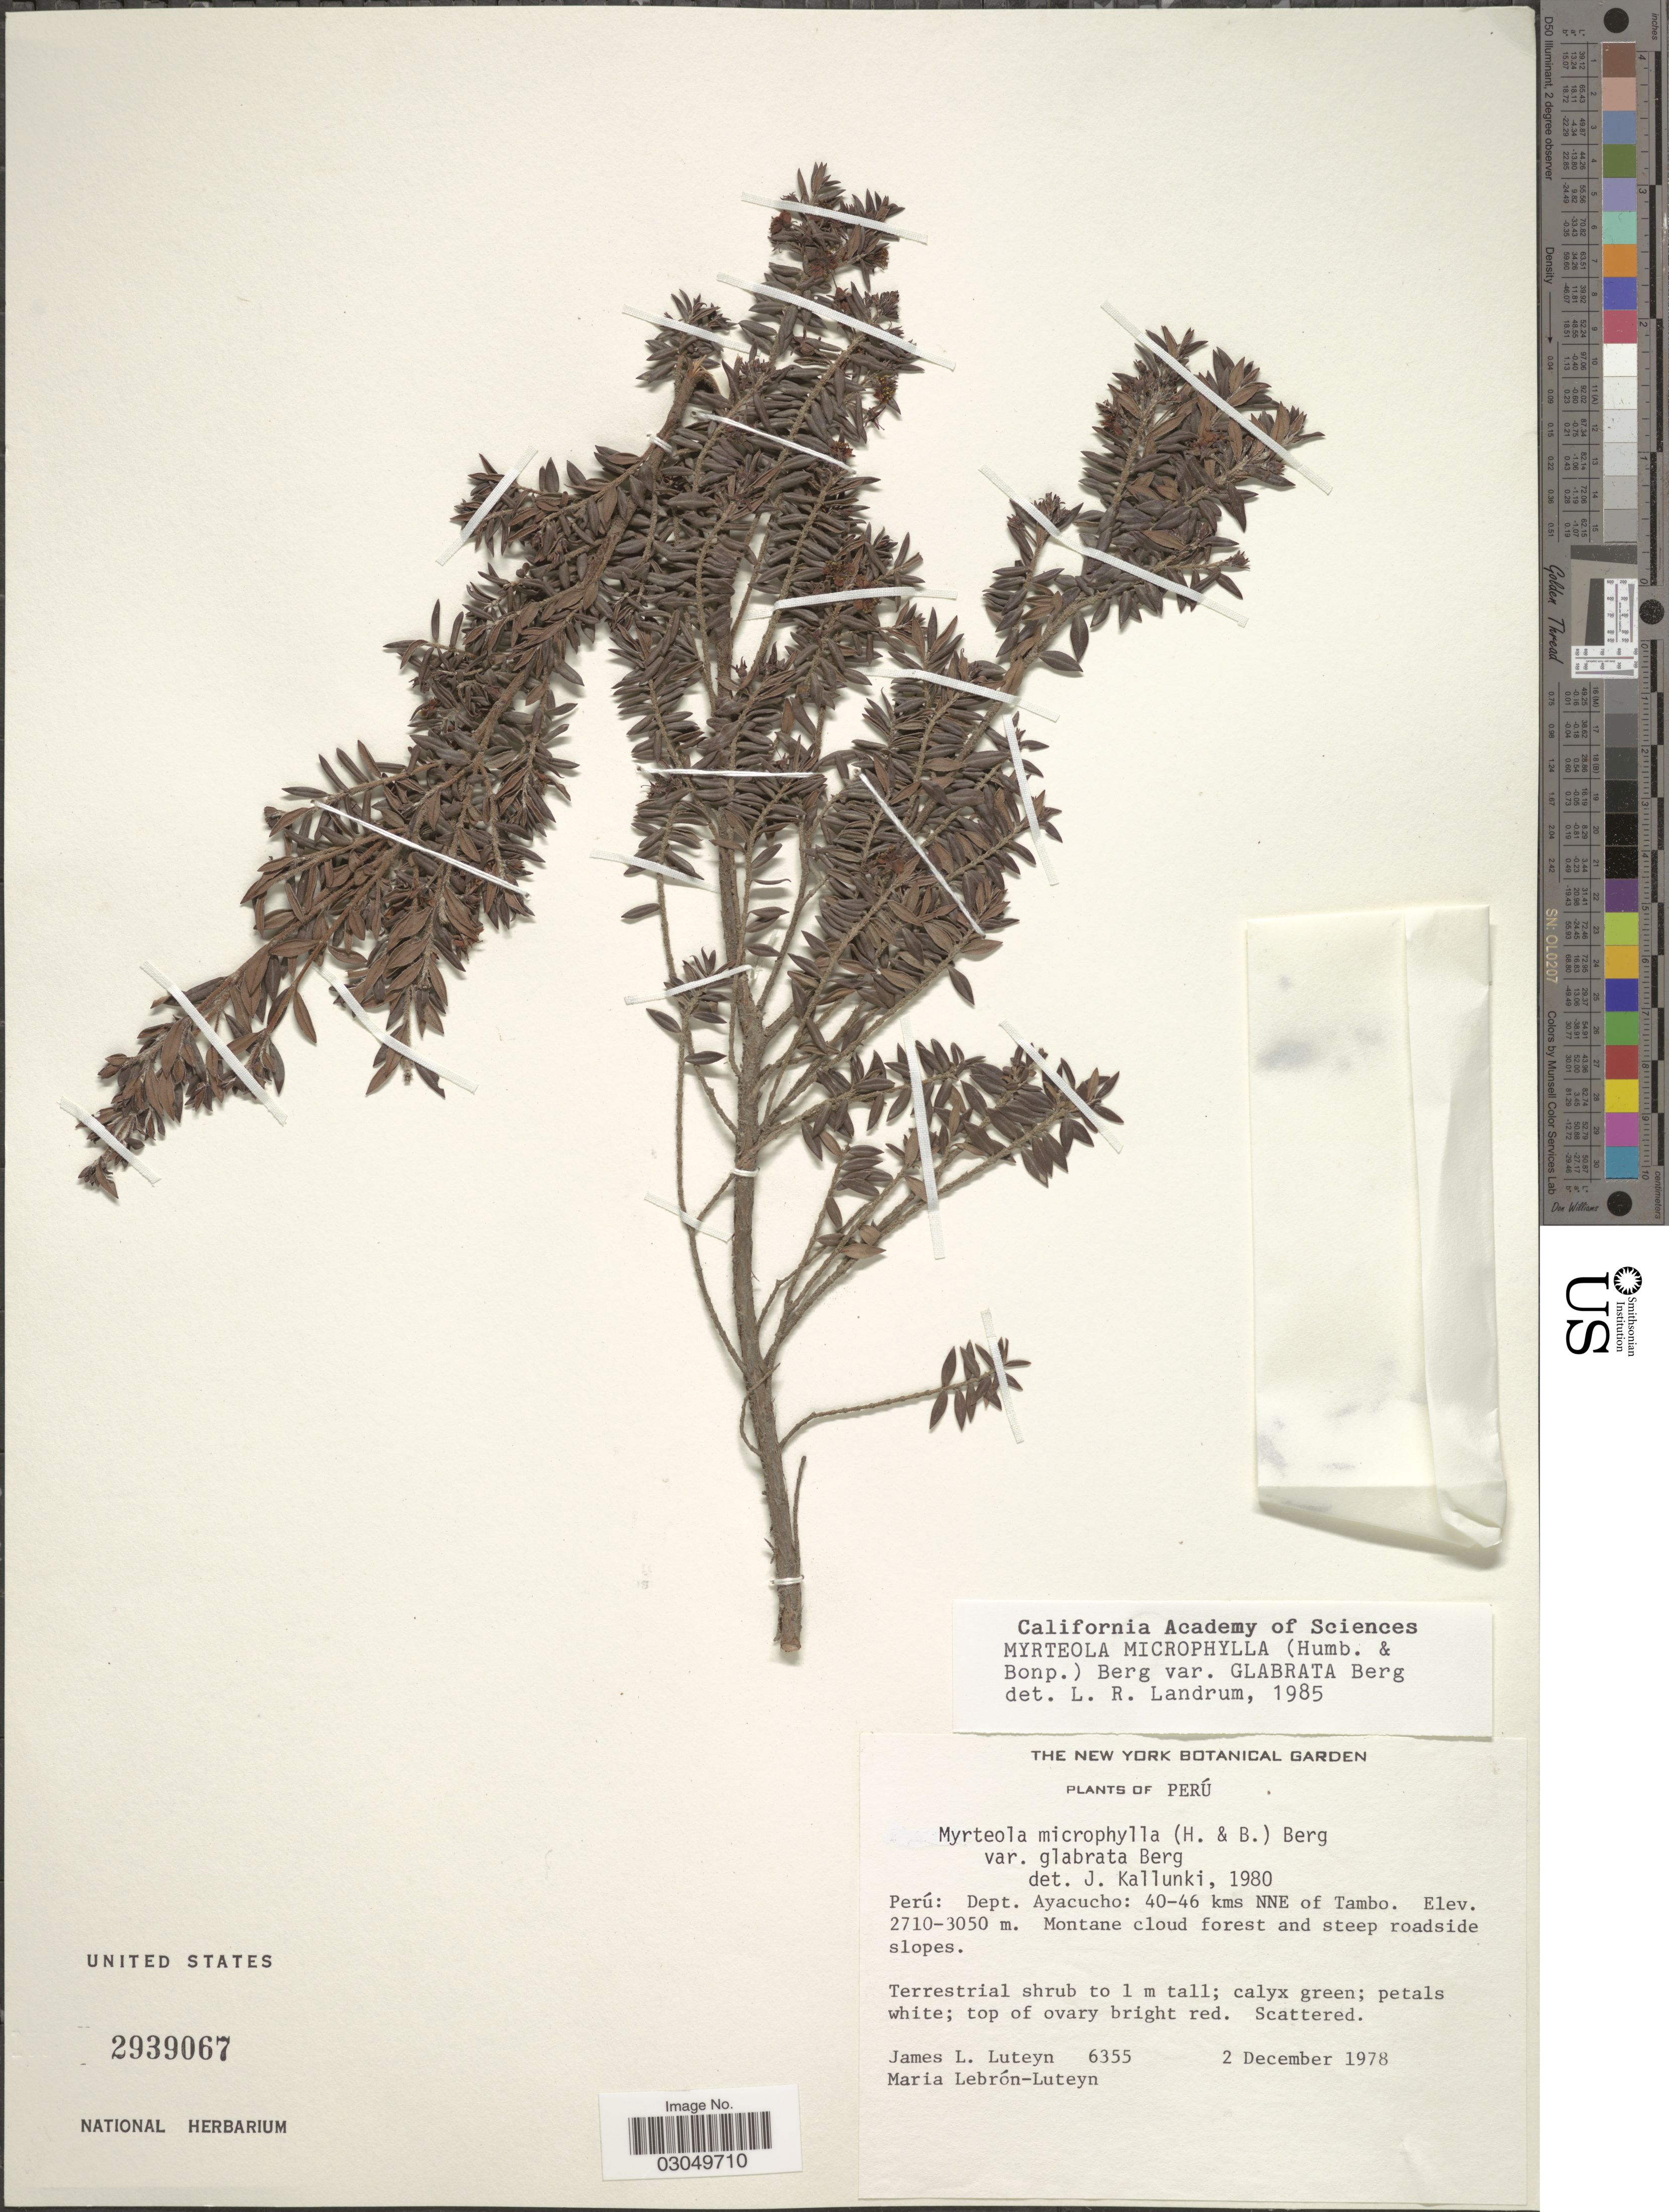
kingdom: Plantae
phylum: Tracheophyta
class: Magnoliopsida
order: Myrtales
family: Myrtaceae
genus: Myrteola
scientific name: Myrteola microphylla var. glabrata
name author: O. Berg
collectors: J. Luteyn & M. L. Lebrón-Luteyn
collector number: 6355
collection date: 1978-12-02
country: Peru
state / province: Ayacucho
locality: Dept. Ayacucho: 40-46 kms NNE of Tambo.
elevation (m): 2710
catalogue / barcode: US 2939067